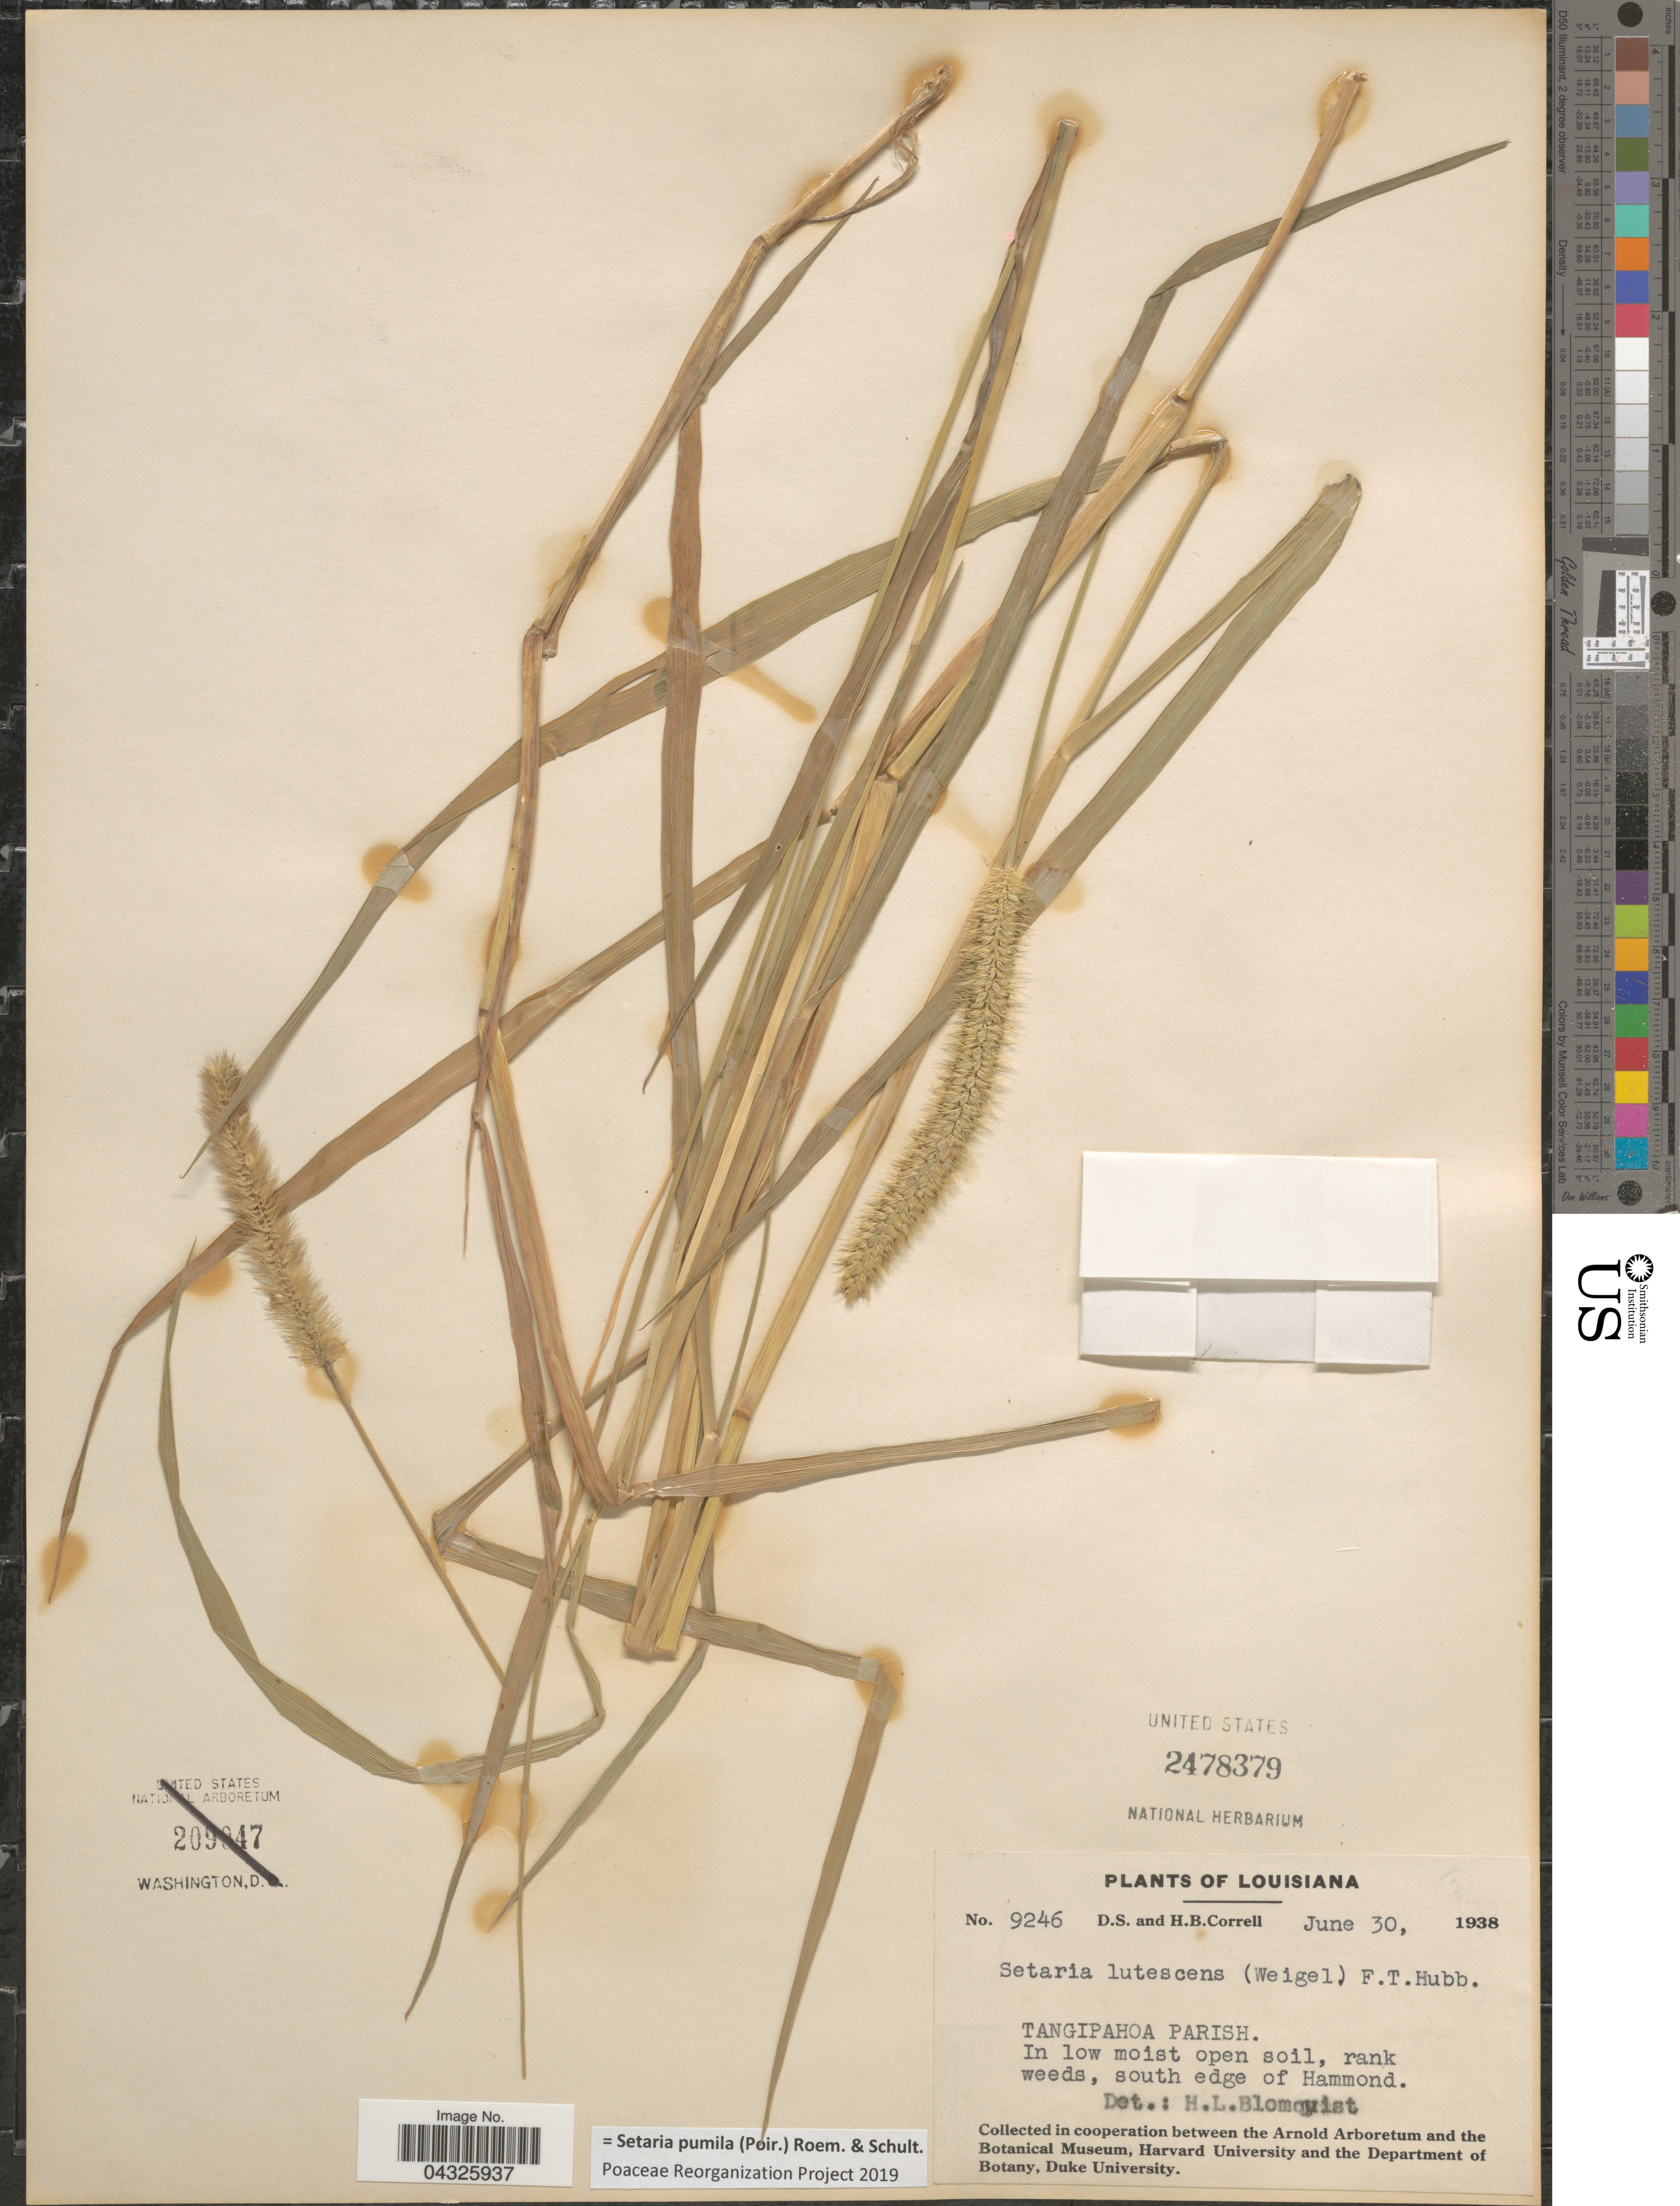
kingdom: Plantae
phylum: Tracheophyta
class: Liliopsida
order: Poales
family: Poaceae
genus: Setaria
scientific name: Setaria pumila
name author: (Poir.) Roem. & Schult.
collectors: D. S. Correll & H. Correll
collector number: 9246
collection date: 1938-06-30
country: United States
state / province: Louisiana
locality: Tangipahoa Parish. South edge of Hammond.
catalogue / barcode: US 2478379